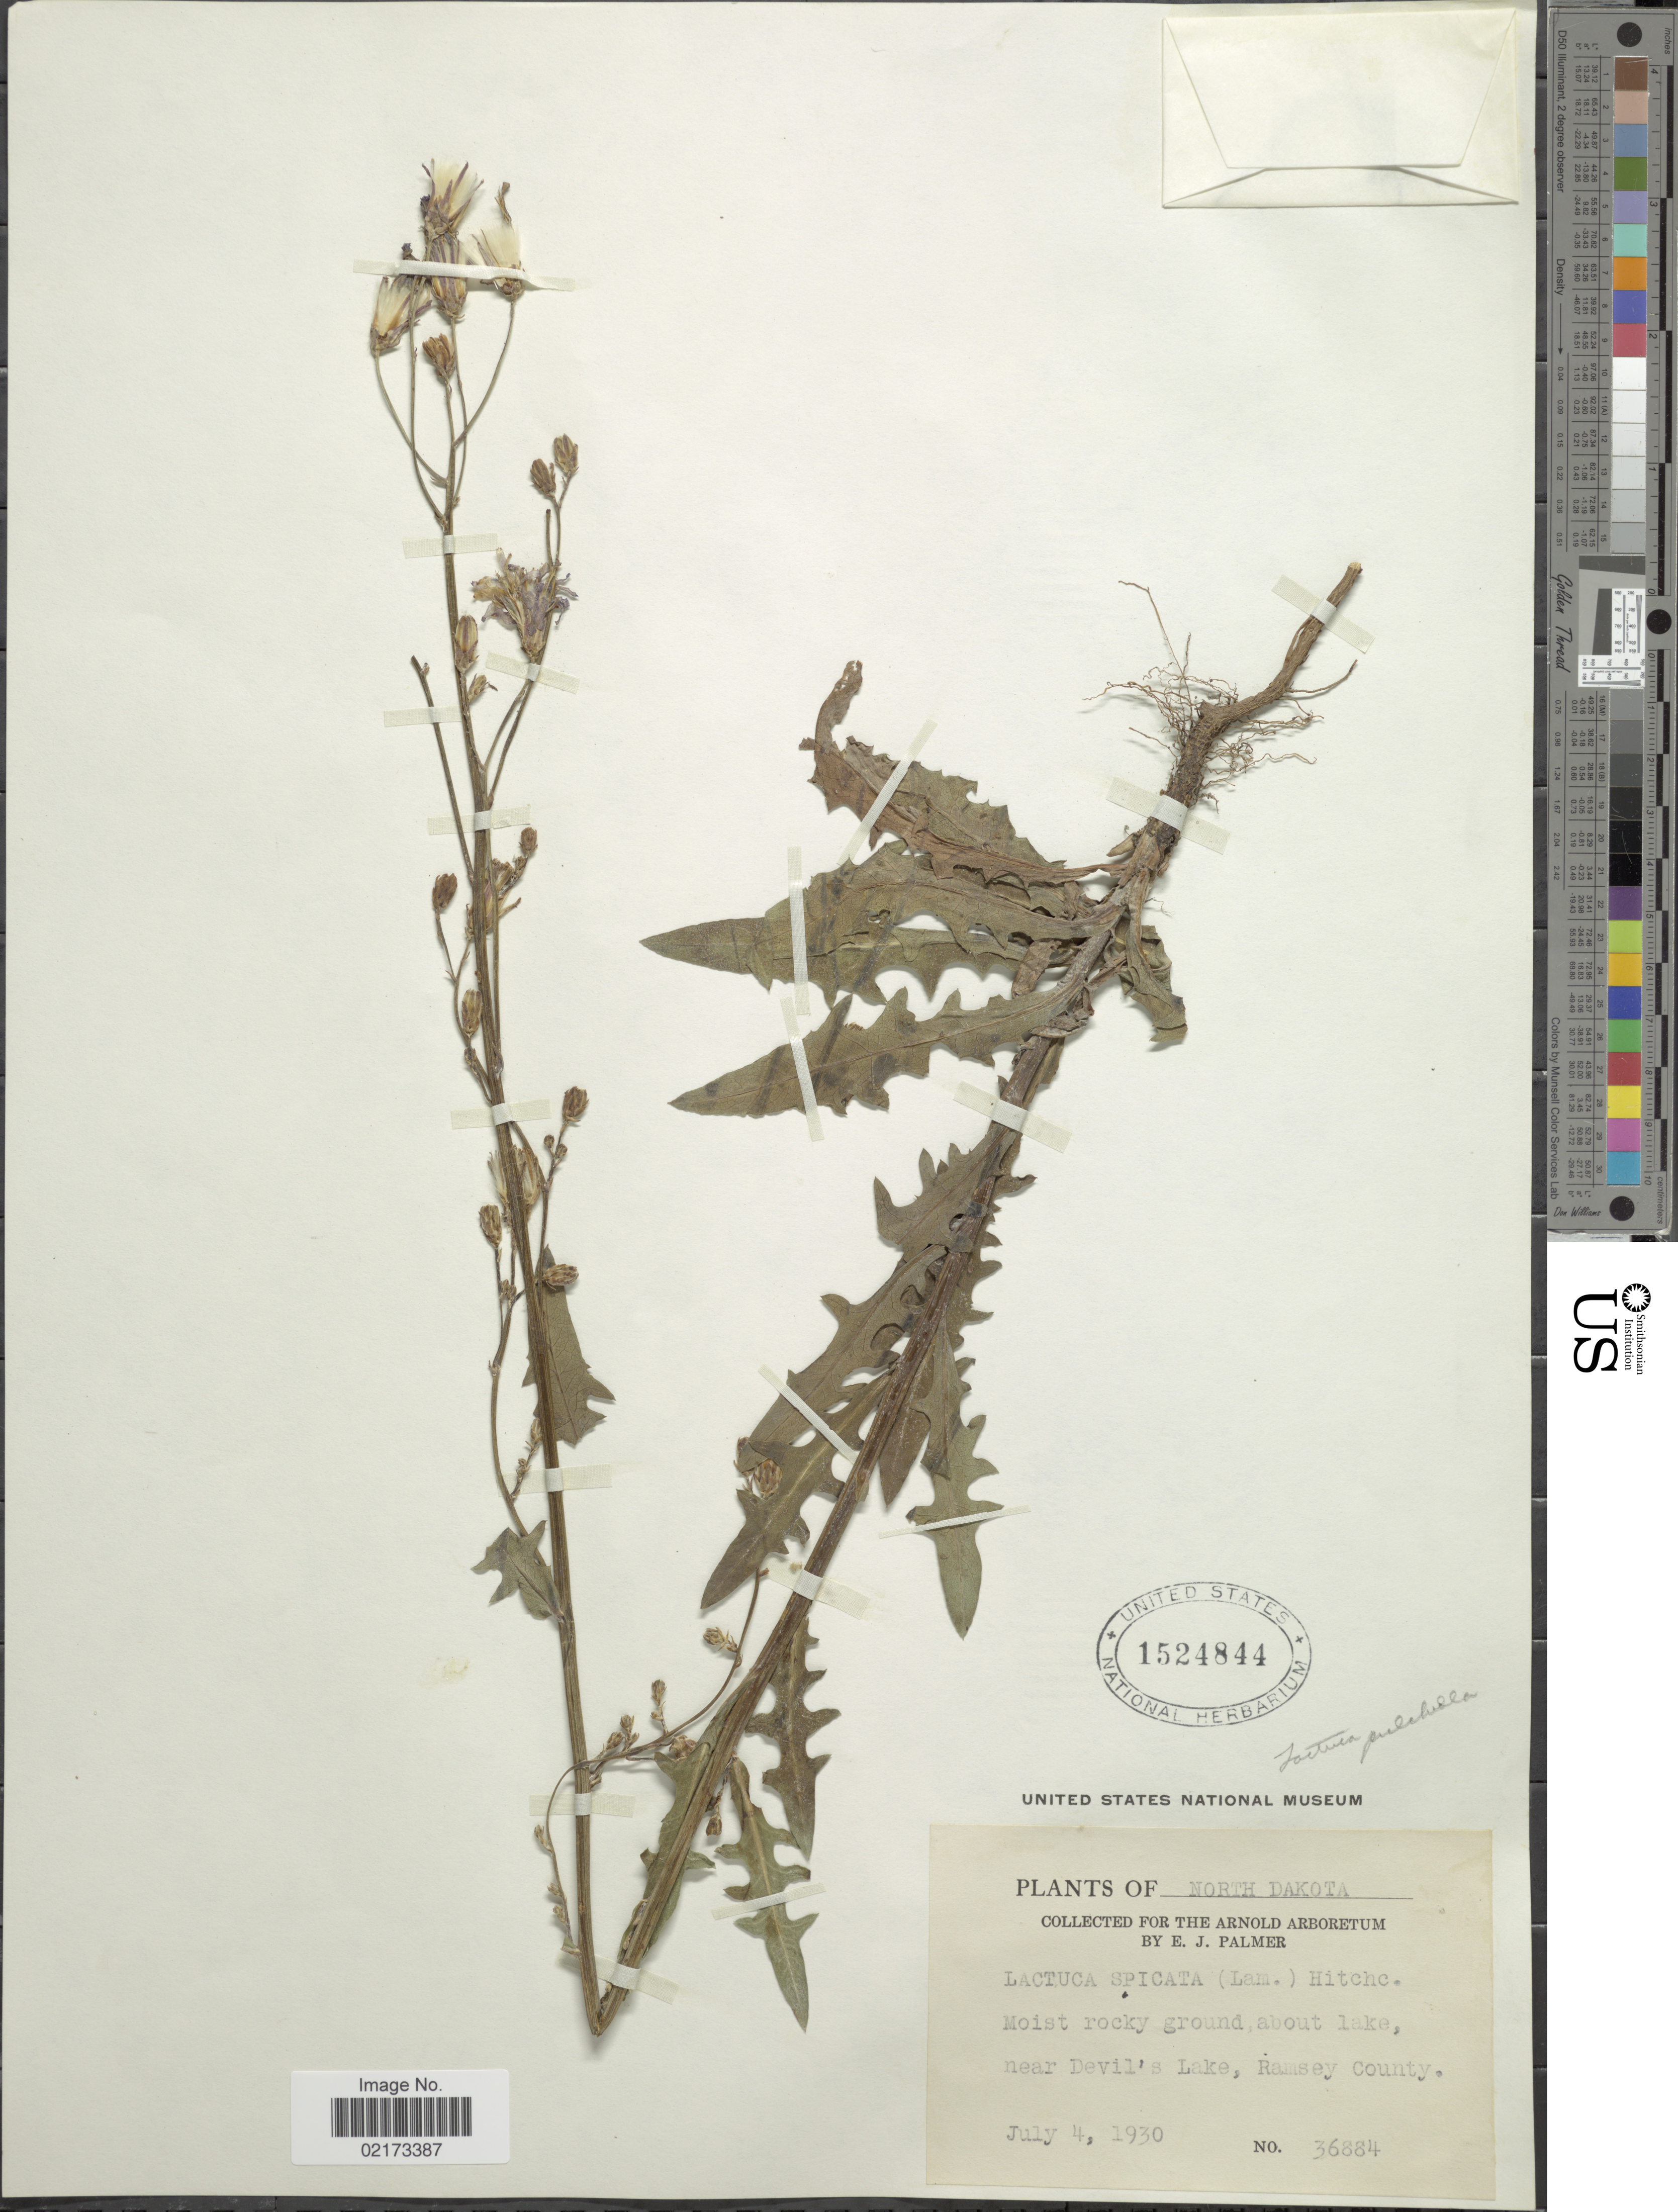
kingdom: Plantae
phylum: Tracheophyta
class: Magnoliopsida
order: Asterales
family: Asteraceae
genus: Lactuca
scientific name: Lactuca tatarica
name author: (L.) C.A. Mey.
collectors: E. J. Palmer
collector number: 36884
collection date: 1930-07-04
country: United States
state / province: North Dakota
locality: Near Devil's Lake, Ramsey County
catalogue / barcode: US 1524844